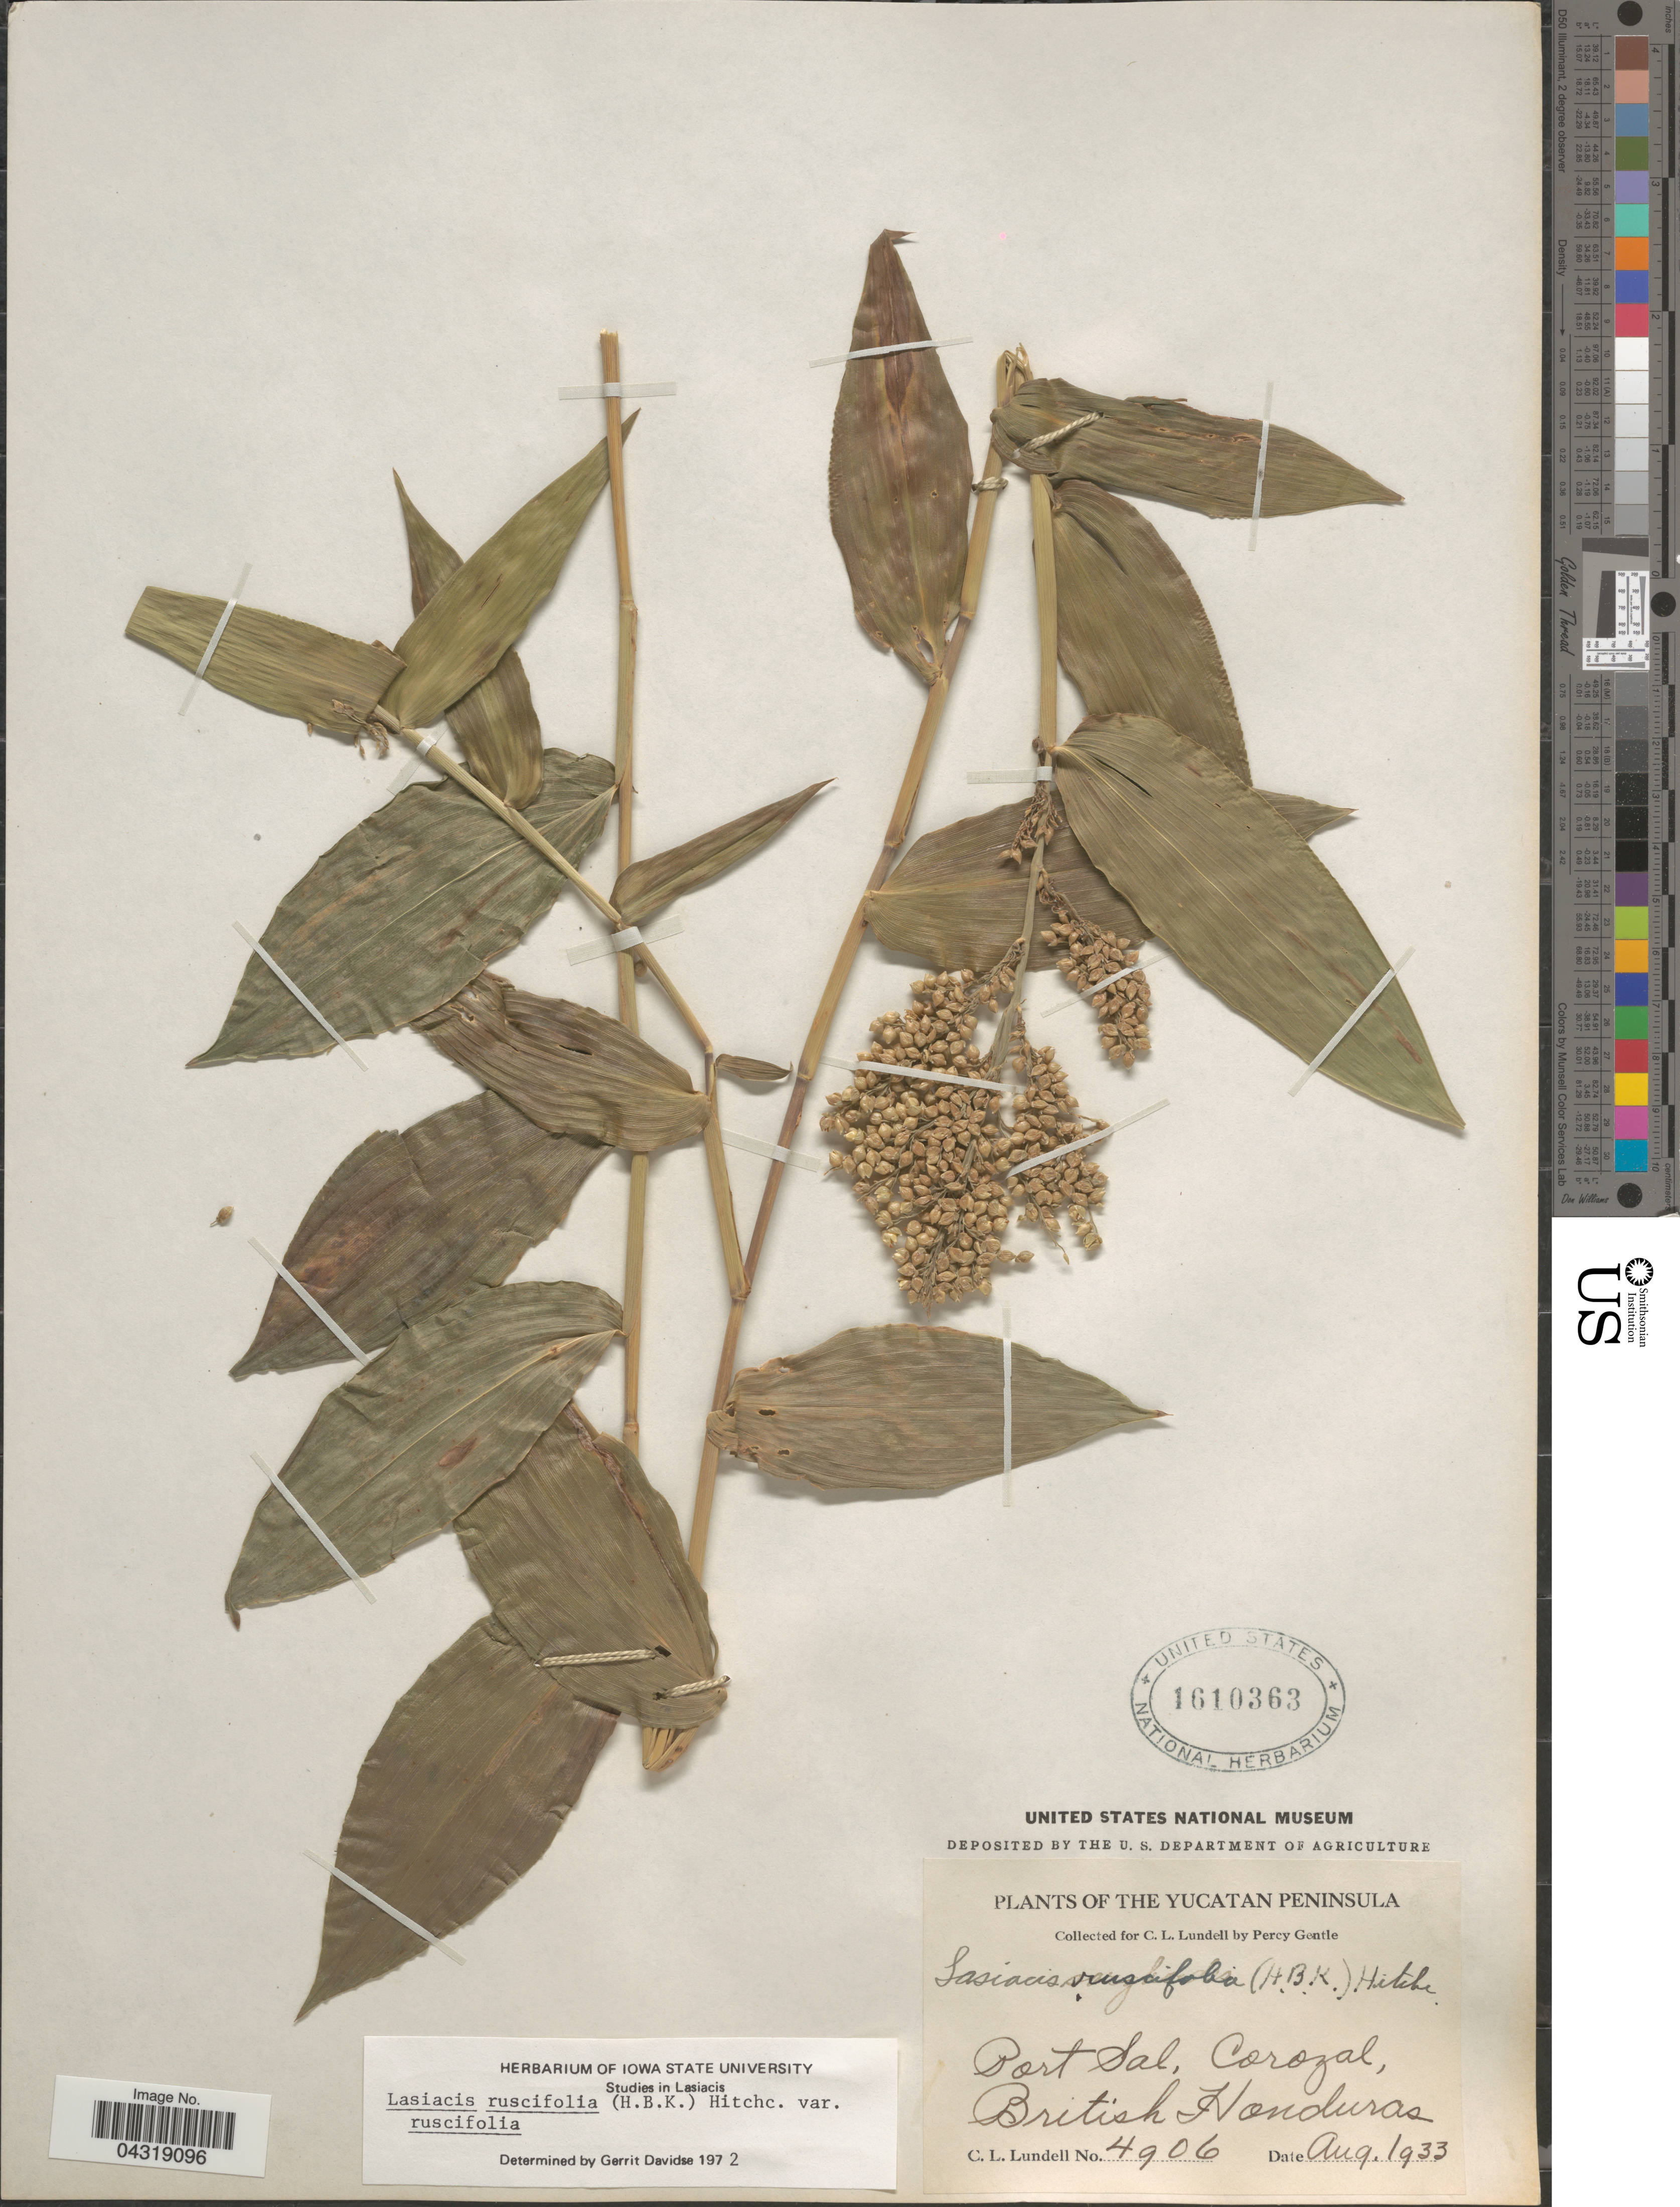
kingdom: Plantae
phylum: Tracheophyta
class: Liliopsida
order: Poales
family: Poaceae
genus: Lasiacis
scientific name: Lasiacis ruscifolia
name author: (Kunth) Hitchc.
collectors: P. H. Gentle & C. L. Lundell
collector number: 4906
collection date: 1933-08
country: Belize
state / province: Corozal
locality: The Yucatan Peninsula. Port Sal. British Honduras.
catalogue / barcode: US 1610363